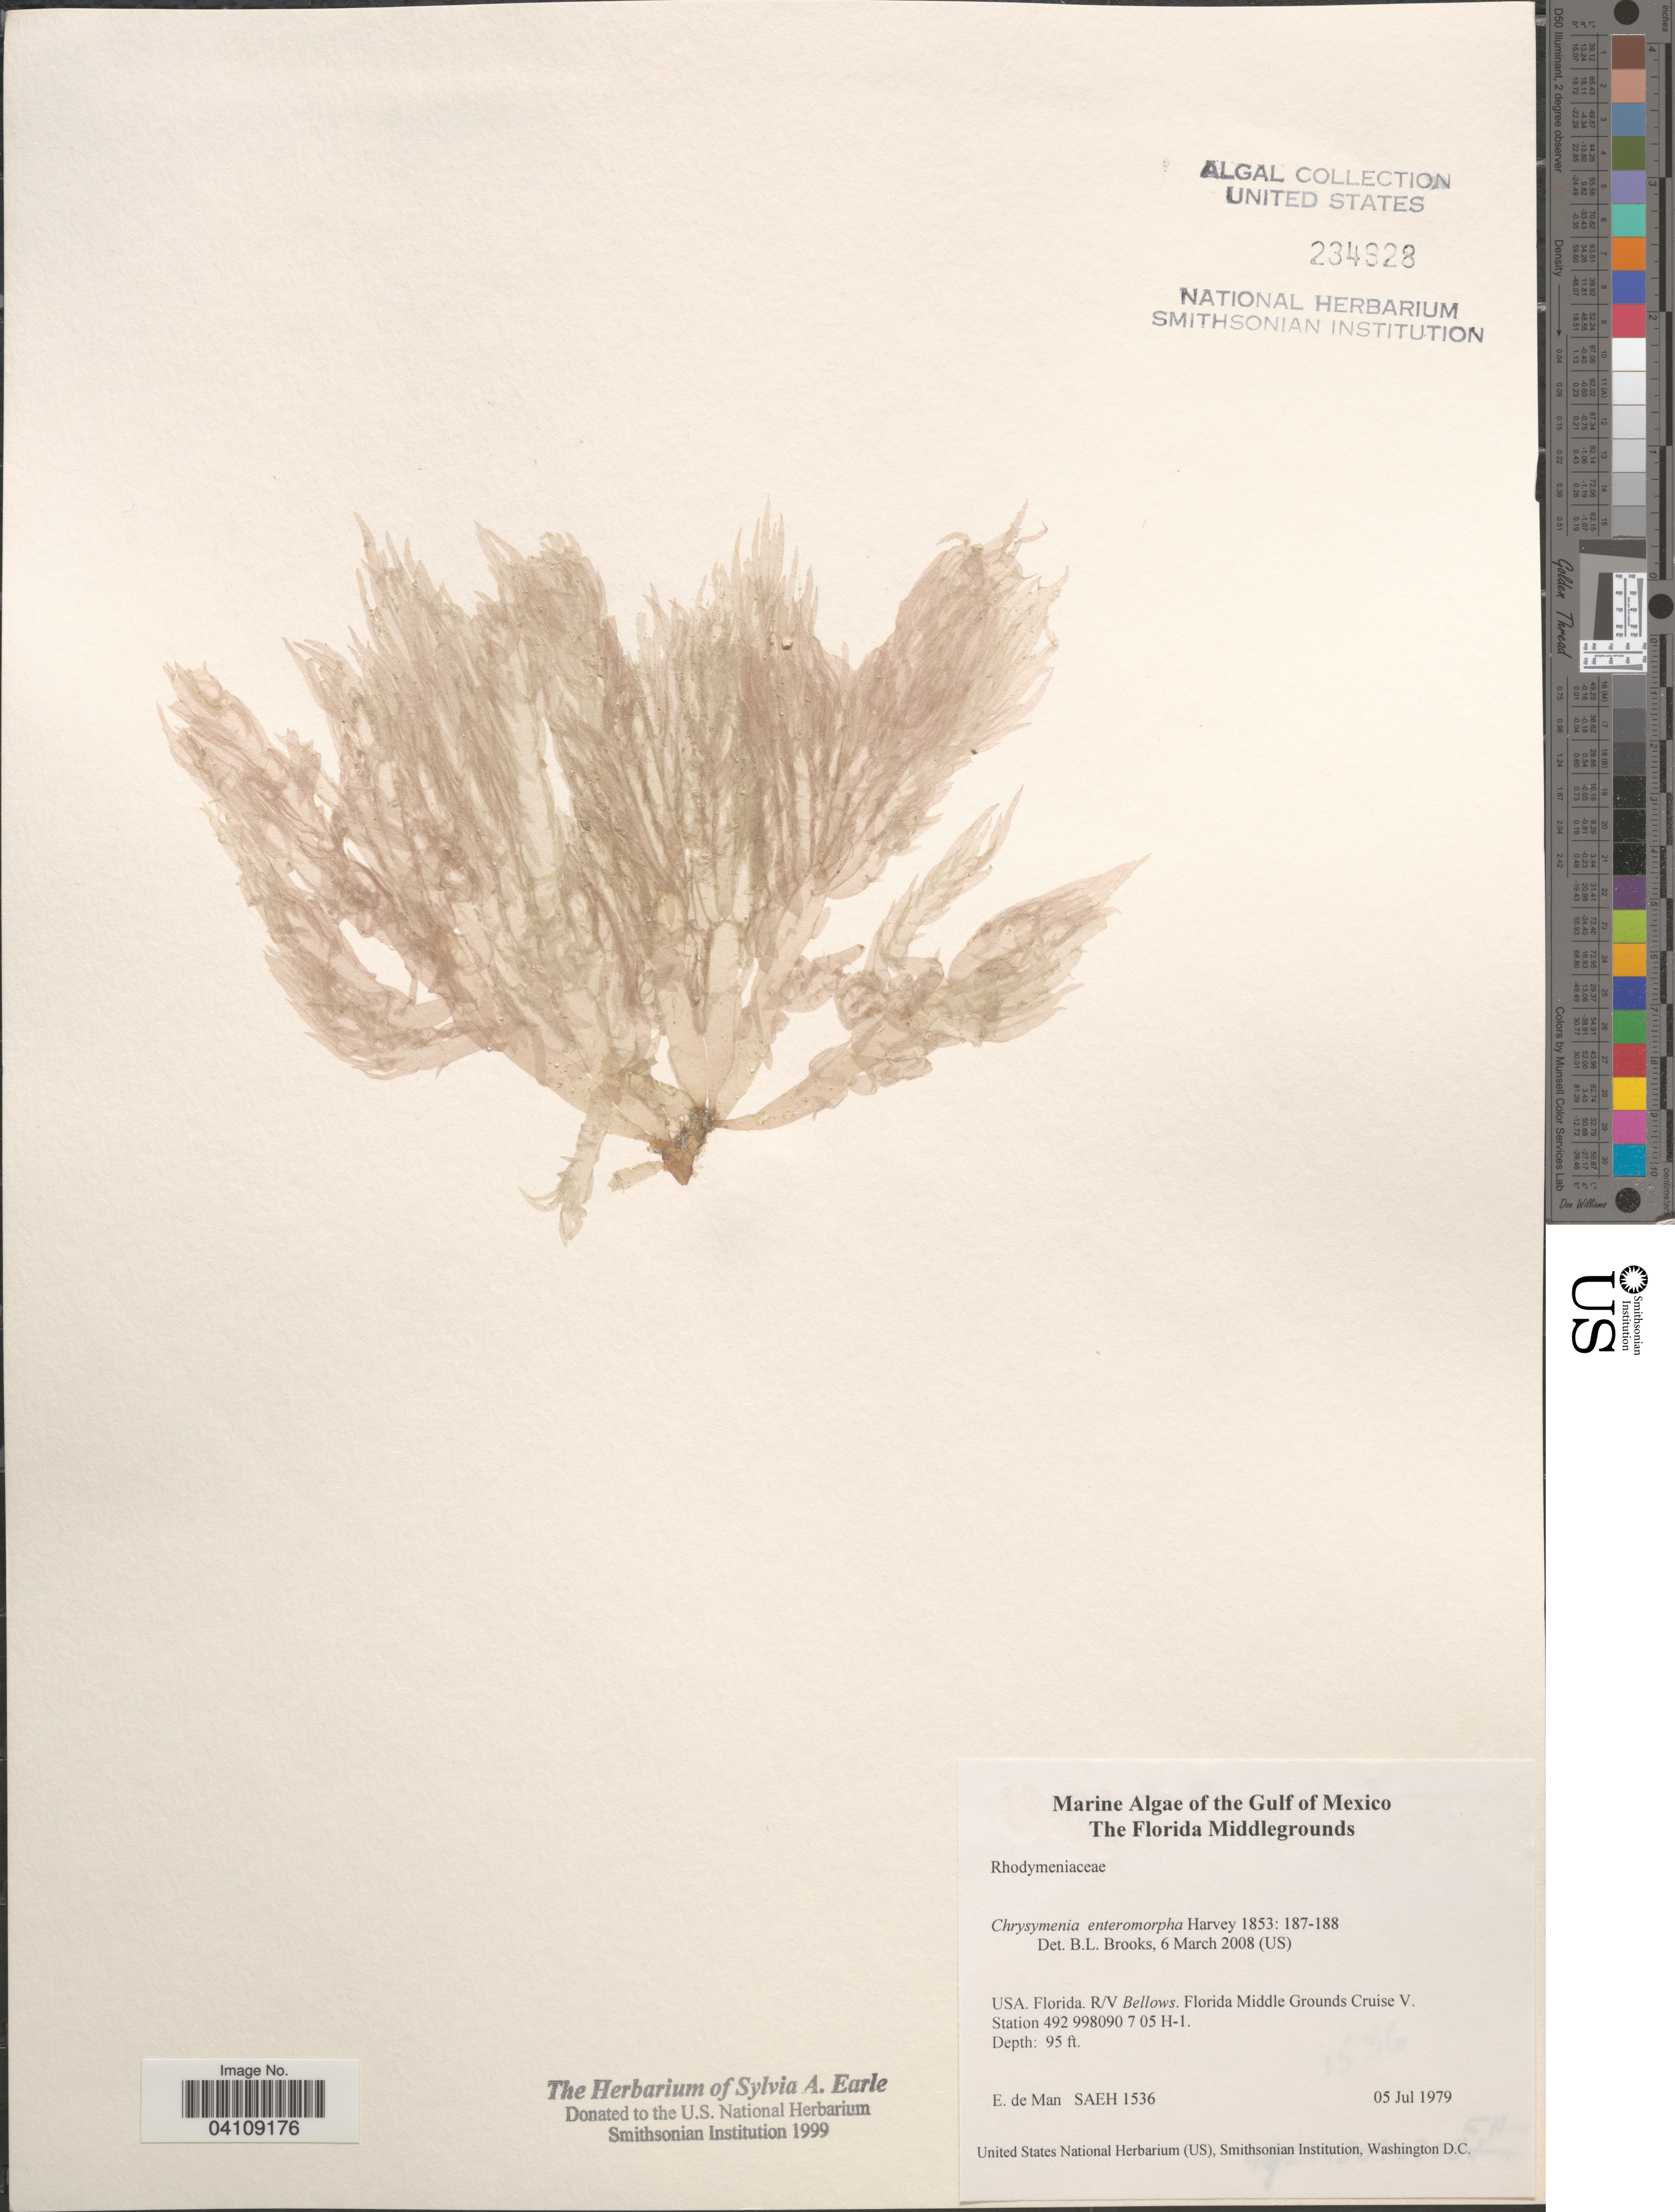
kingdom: Plantae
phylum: Rhodophyta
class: Florideophyceae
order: Rhodymeniales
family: Rhodymeniaceae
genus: Chrysymenia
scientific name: Chrysymenia enteromorpha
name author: Harv.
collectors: E. de Man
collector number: SAEH 1536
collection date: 1979-07-05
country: United States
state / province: Florida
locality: Gulf of Mexico. The Florida Middlegrounds. Florida. R/V Bellows. Florida Middle Grounds V. Station 492 998090 7 05 H-1.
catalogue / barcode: US 234928